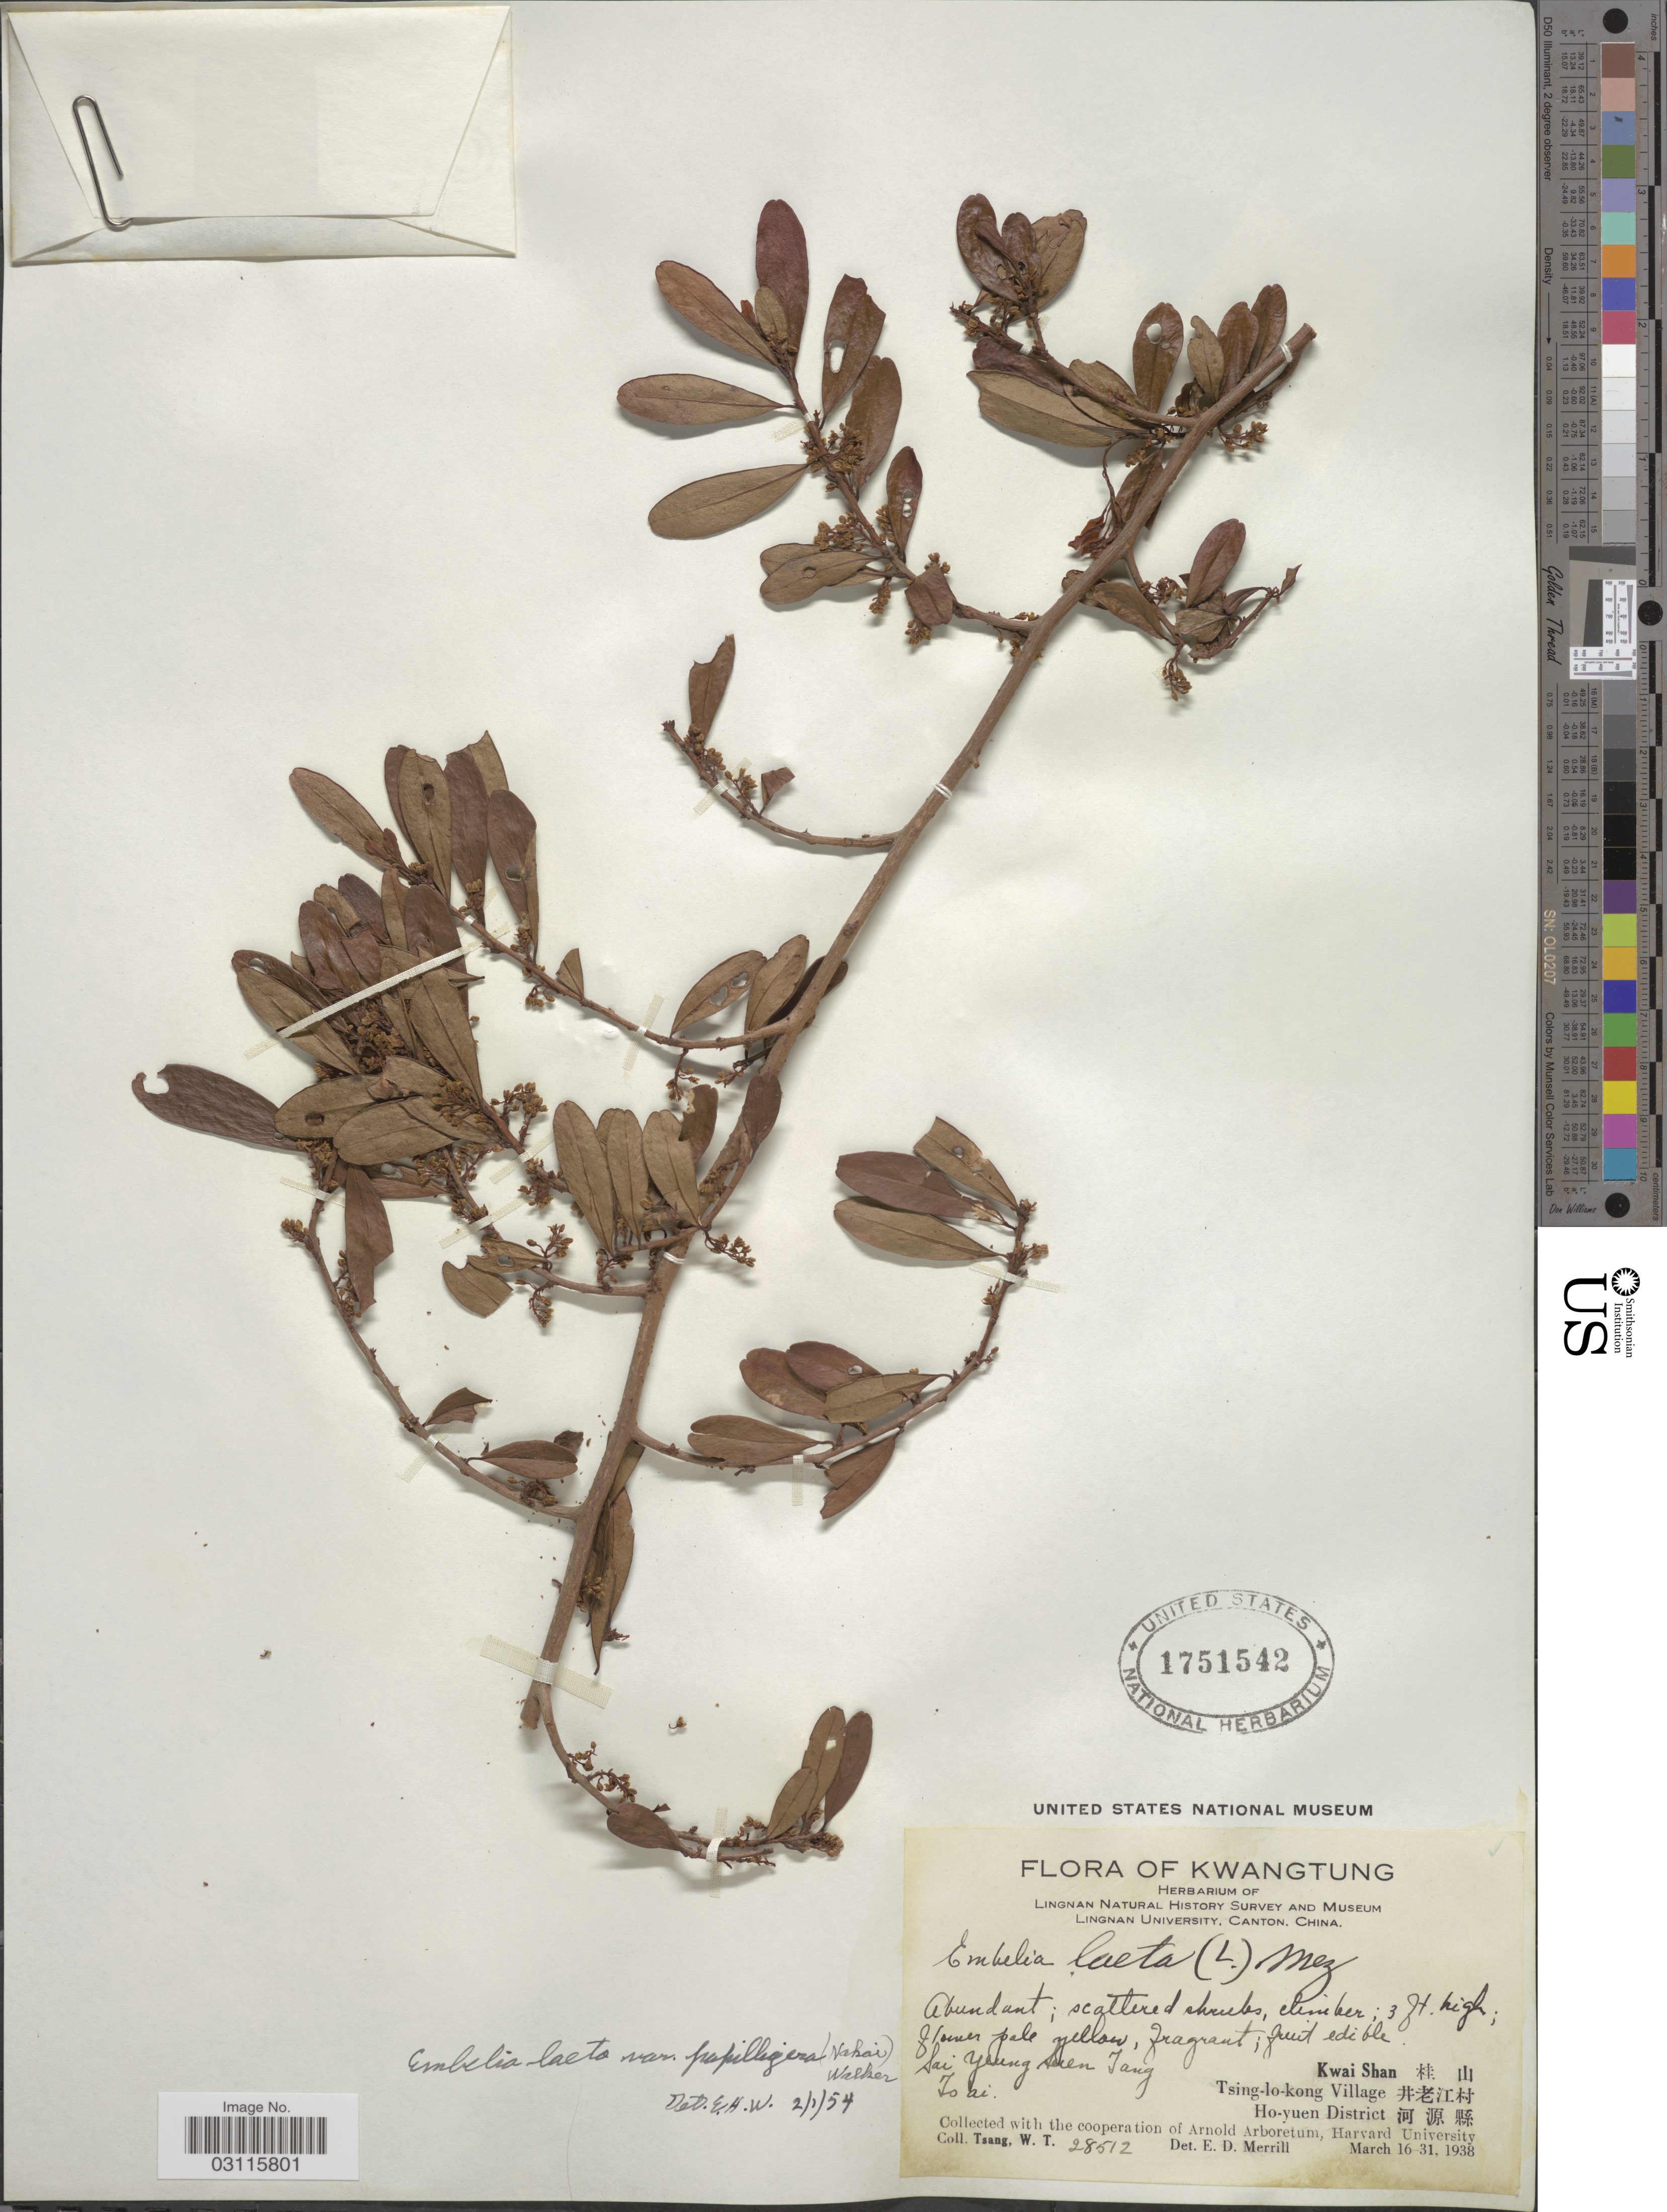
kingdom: Plantae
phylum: Tracheophyta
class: Magnoliopsida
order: Ericales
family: Primulaceae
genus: Embelia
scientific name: Embelia laeta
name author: (L.) Mez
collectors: W. T. Tsang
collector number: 28512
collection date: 1938-03-16/1938-03-31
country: China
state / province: Guangdong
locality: Kwangtung. Sai Yeung Suen Tang To ai. Kwai Shan. Tsing-lo-kong Village. Ho-yuen District.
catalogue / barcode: US 1751542